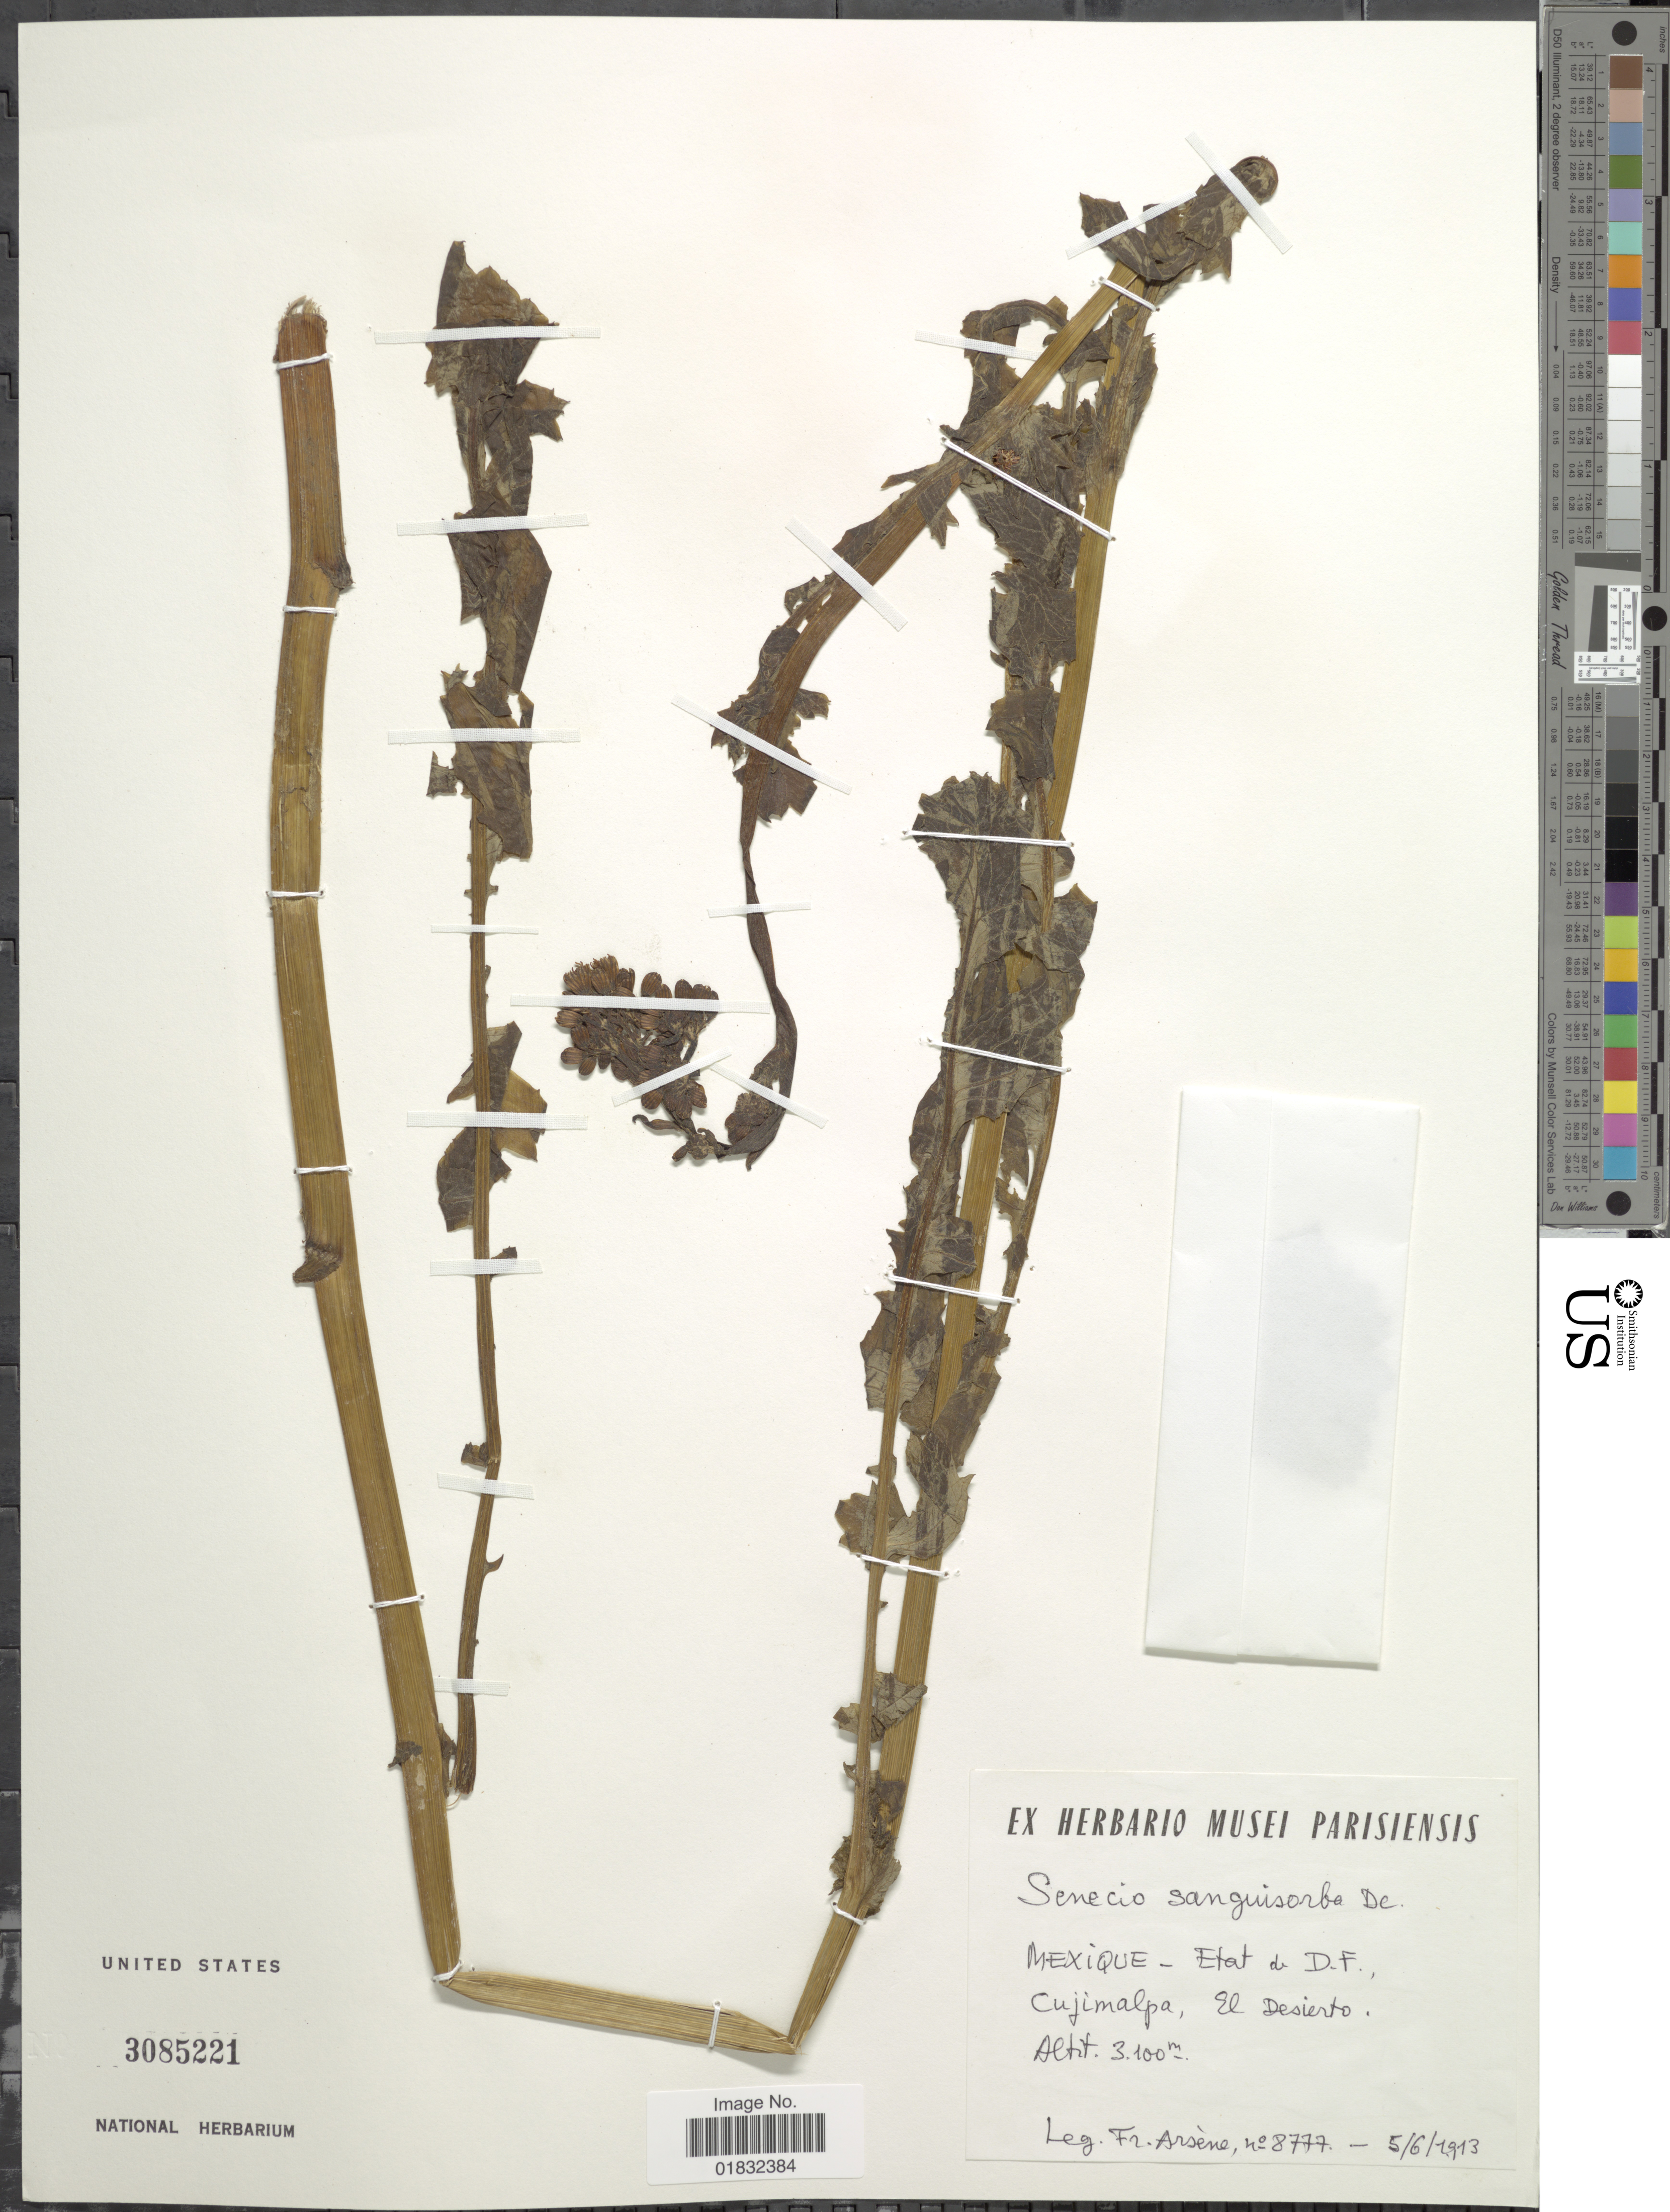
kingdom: Plantae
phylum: Tracheophyta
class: Magnoliopsida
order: Asterales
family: Asteraceae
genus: Packera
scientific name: Packera sanguisorbae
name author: (DC.) C. Jeffrey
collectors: F. Arsène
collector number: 8777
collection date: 1913-06-05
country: Mexico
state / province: Distrito Federal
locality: Cujimalpa, El Desierto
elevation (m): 3100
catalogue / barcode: US 3085221